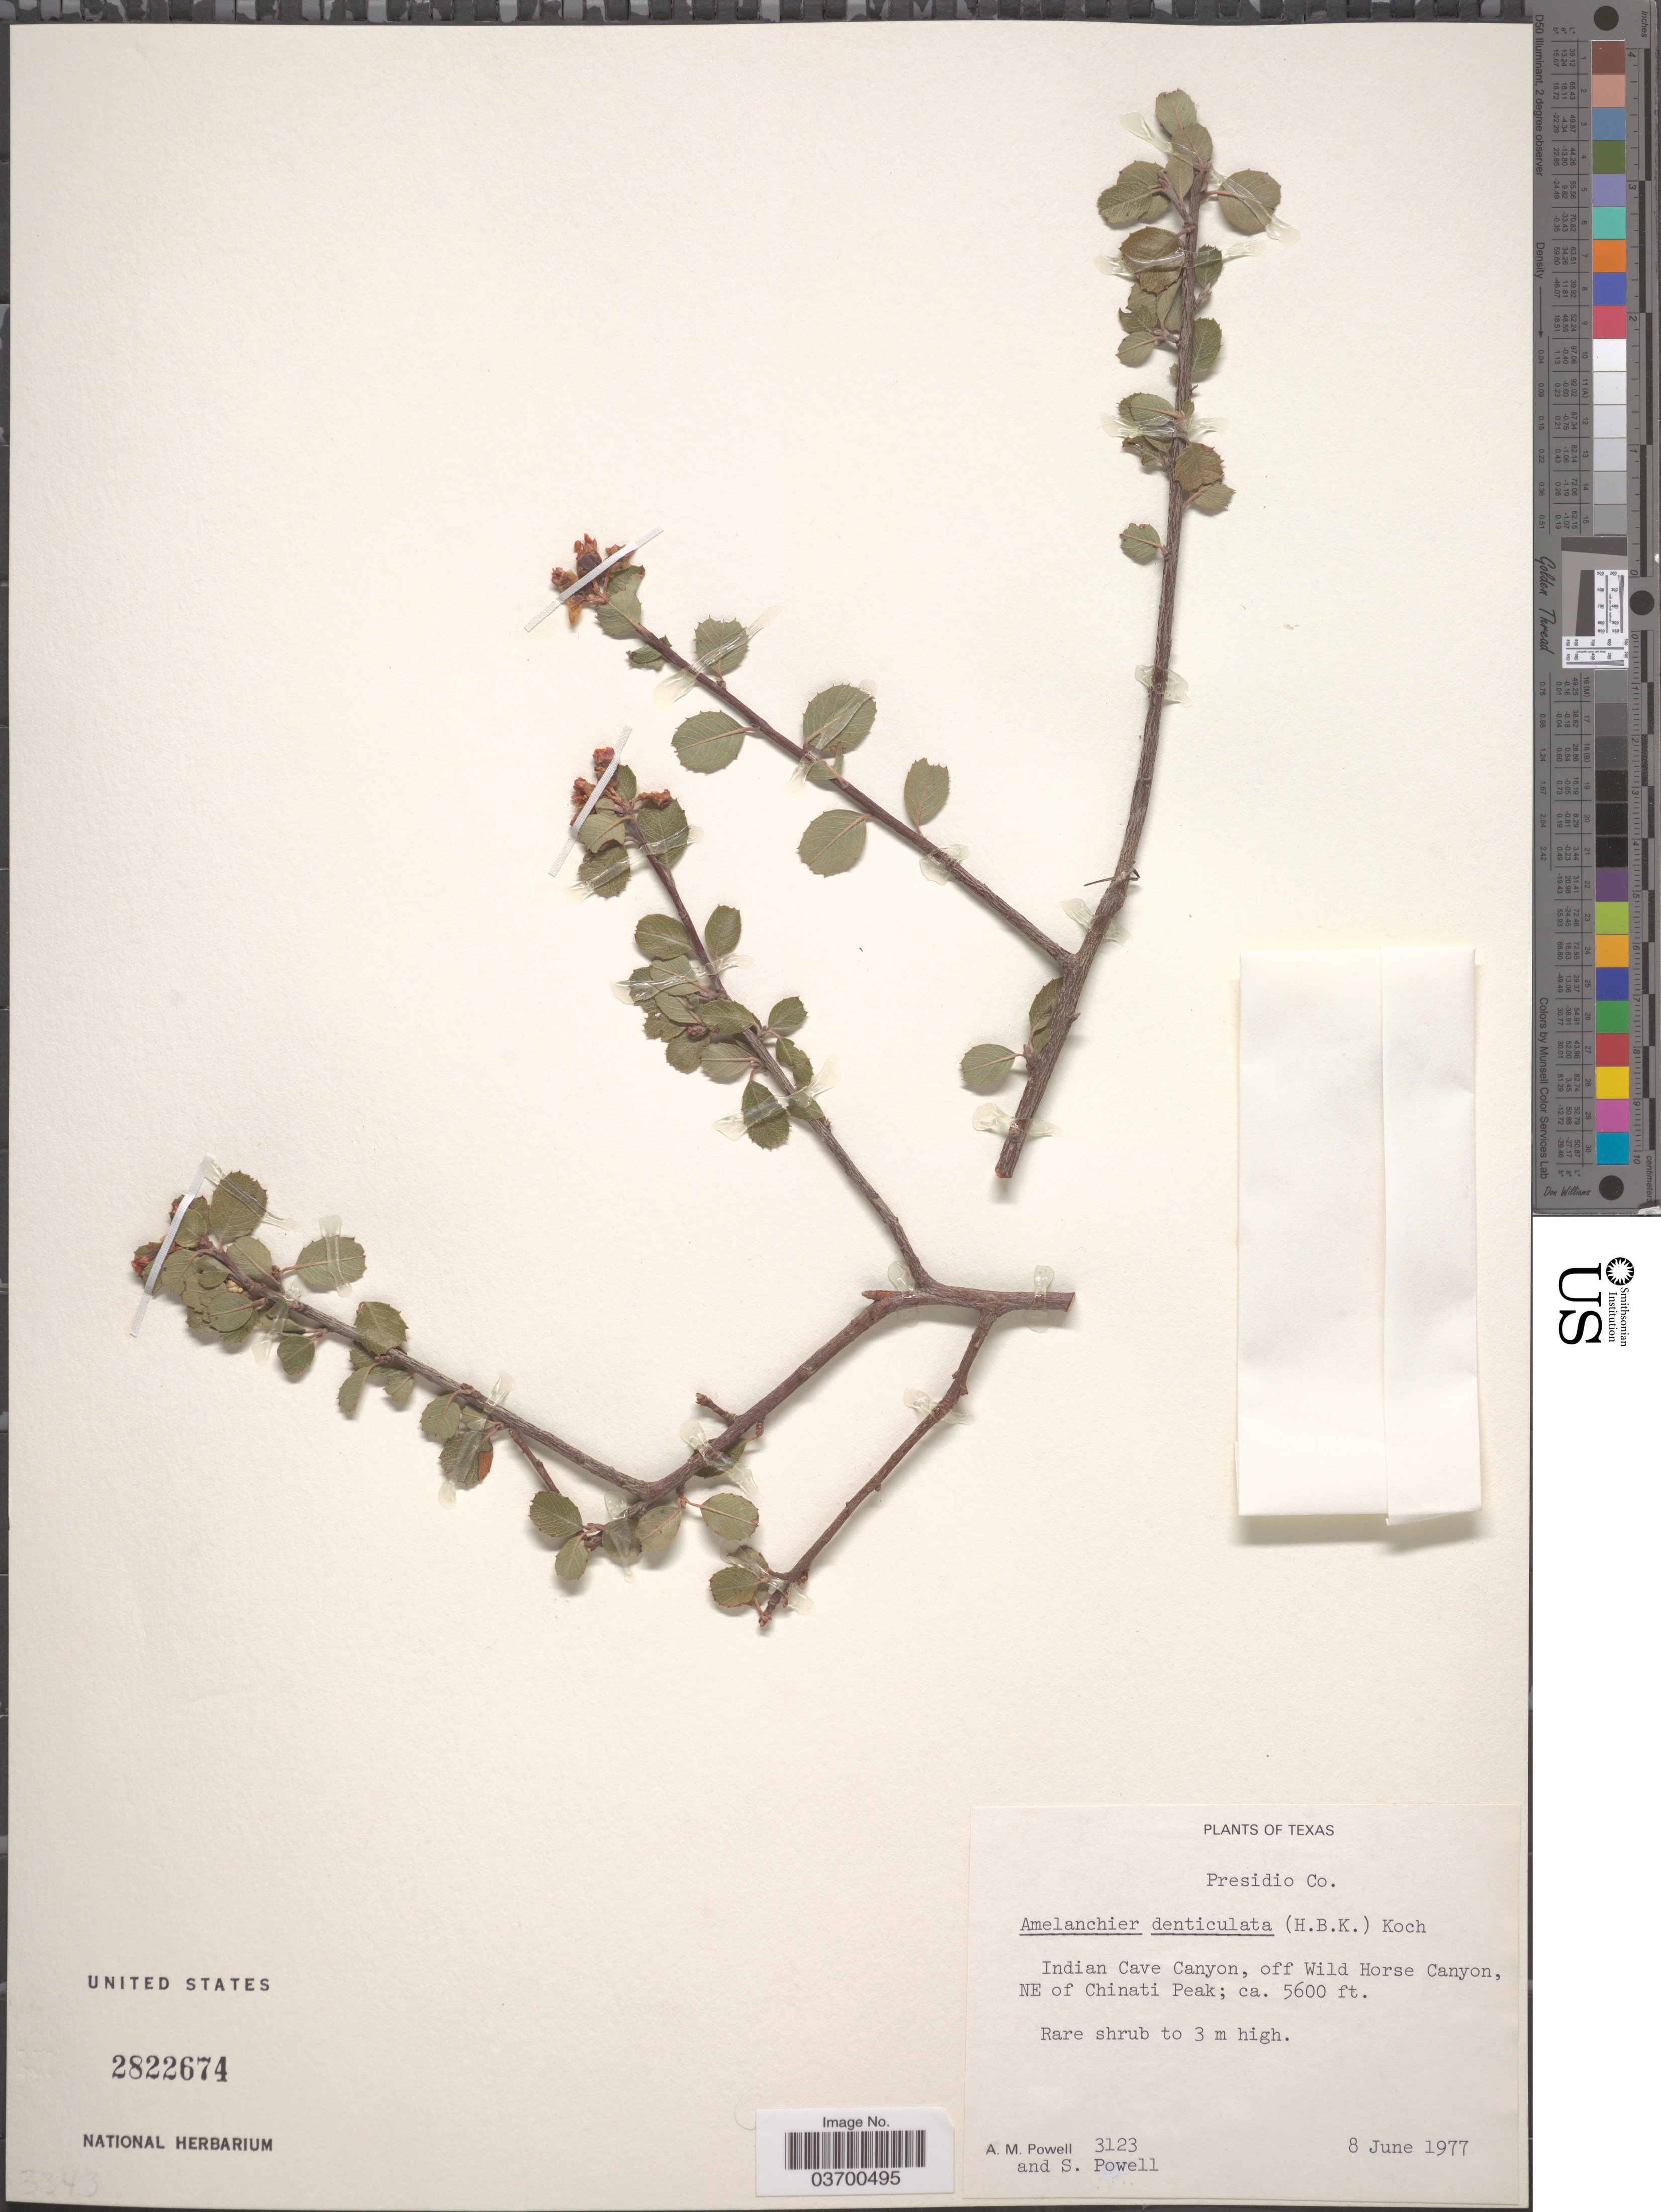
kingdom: Plantae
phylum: Tracheophyta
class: Magnoliopsida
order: Rosales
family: Rosaceae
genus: Malacomeles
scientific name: Malacomeles pringlei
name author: (Koehne) B.L. Turner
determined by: Strong, Mark T., (BOT), Smithsonian Institution - National Museum of Natural History (UNITED STATES)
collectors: A. M. Powell & S. Powell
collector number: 3123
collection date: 1977-06-08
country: United States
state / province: Texas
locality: Presidio Co. Indian Cave Canyon, off Wild Horse Canyon, NE of Chinati Peak.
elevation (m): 1707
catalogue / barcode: US 2822674